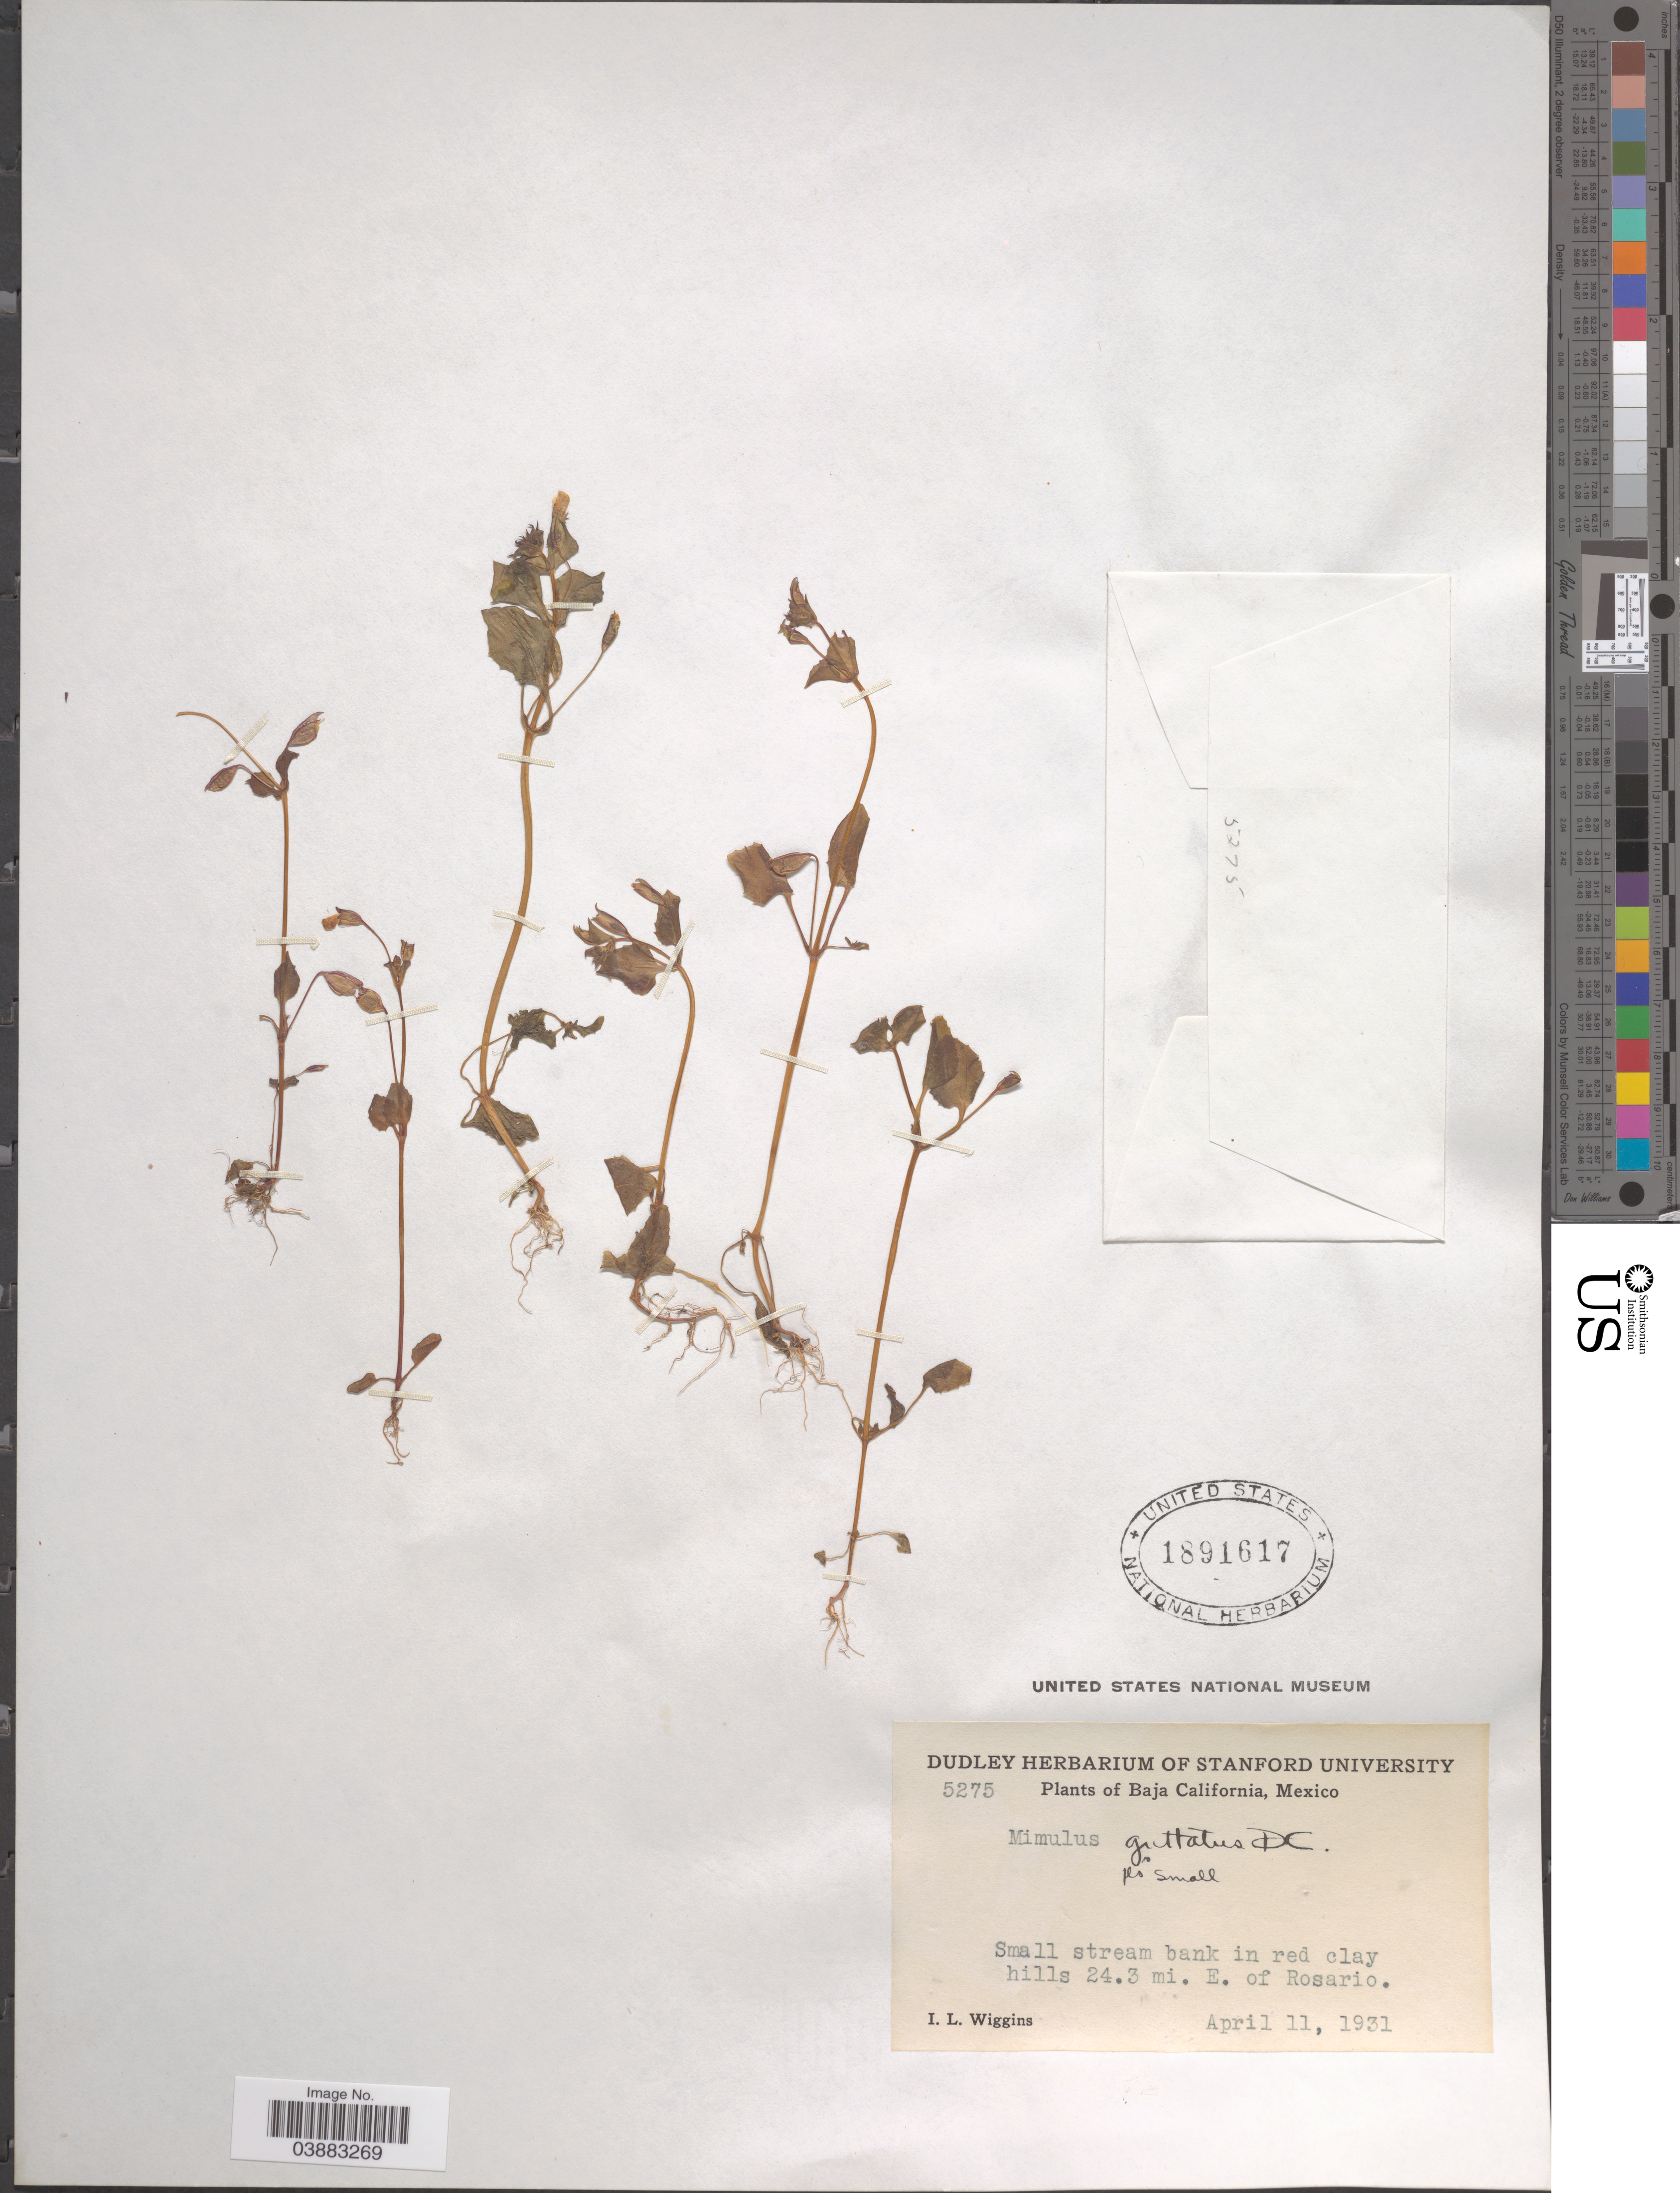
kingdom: Plantae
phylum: Tracheophyta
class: Magnoliopsida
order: Lamiales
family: Phrymaceae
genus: Mimulus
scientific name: Mimulus guttatus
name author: DC.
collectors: I. L. Wiggins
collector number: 5275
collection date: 1931-04-11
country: Mexico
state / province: Baja California Norte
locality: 24.3 mi. E. of Rosario.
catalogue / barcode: US 1891617